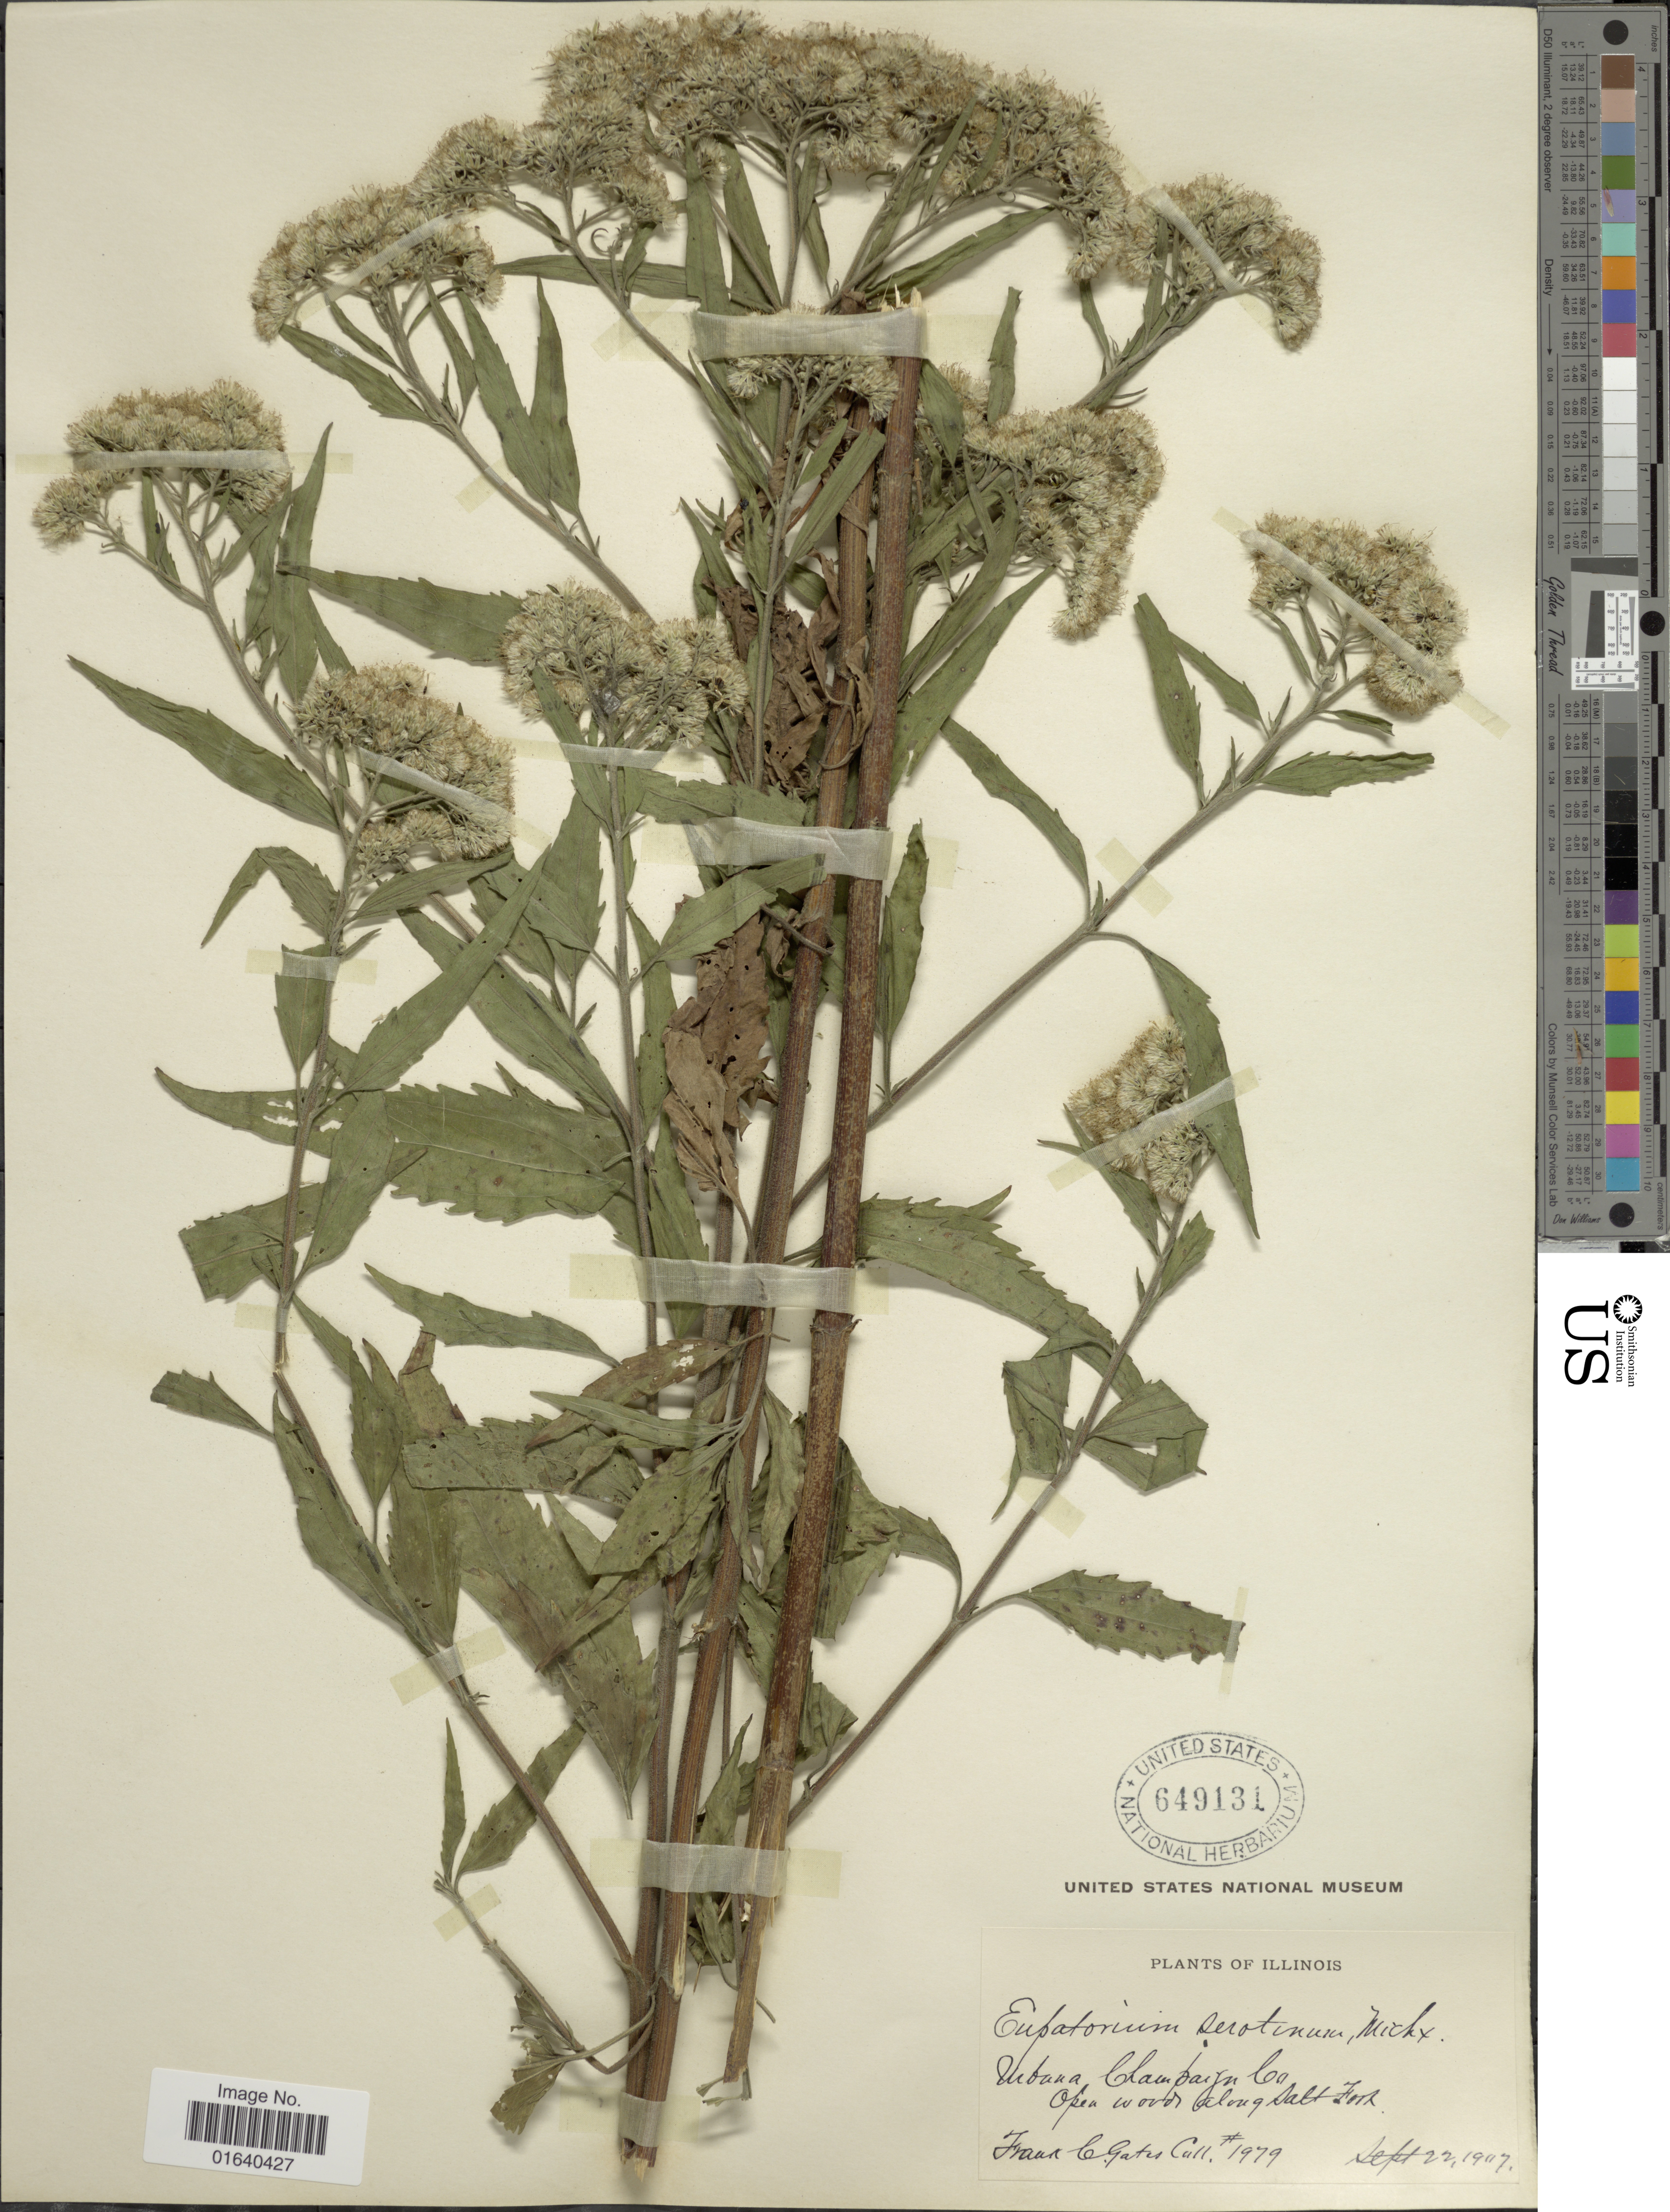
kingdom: Plantae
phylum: Tracheophyta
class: Magnoliopsida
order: Asterales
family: Asteraceae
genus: Eupatorium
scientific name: Eupatorium serotinum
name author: Michx.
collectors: F. C. Gates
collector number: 1979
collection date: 1917-09-22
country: United States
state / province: Illinois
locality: Ubana, Champaign Co, Open woods along Salt Fork.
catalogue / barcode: US 649131